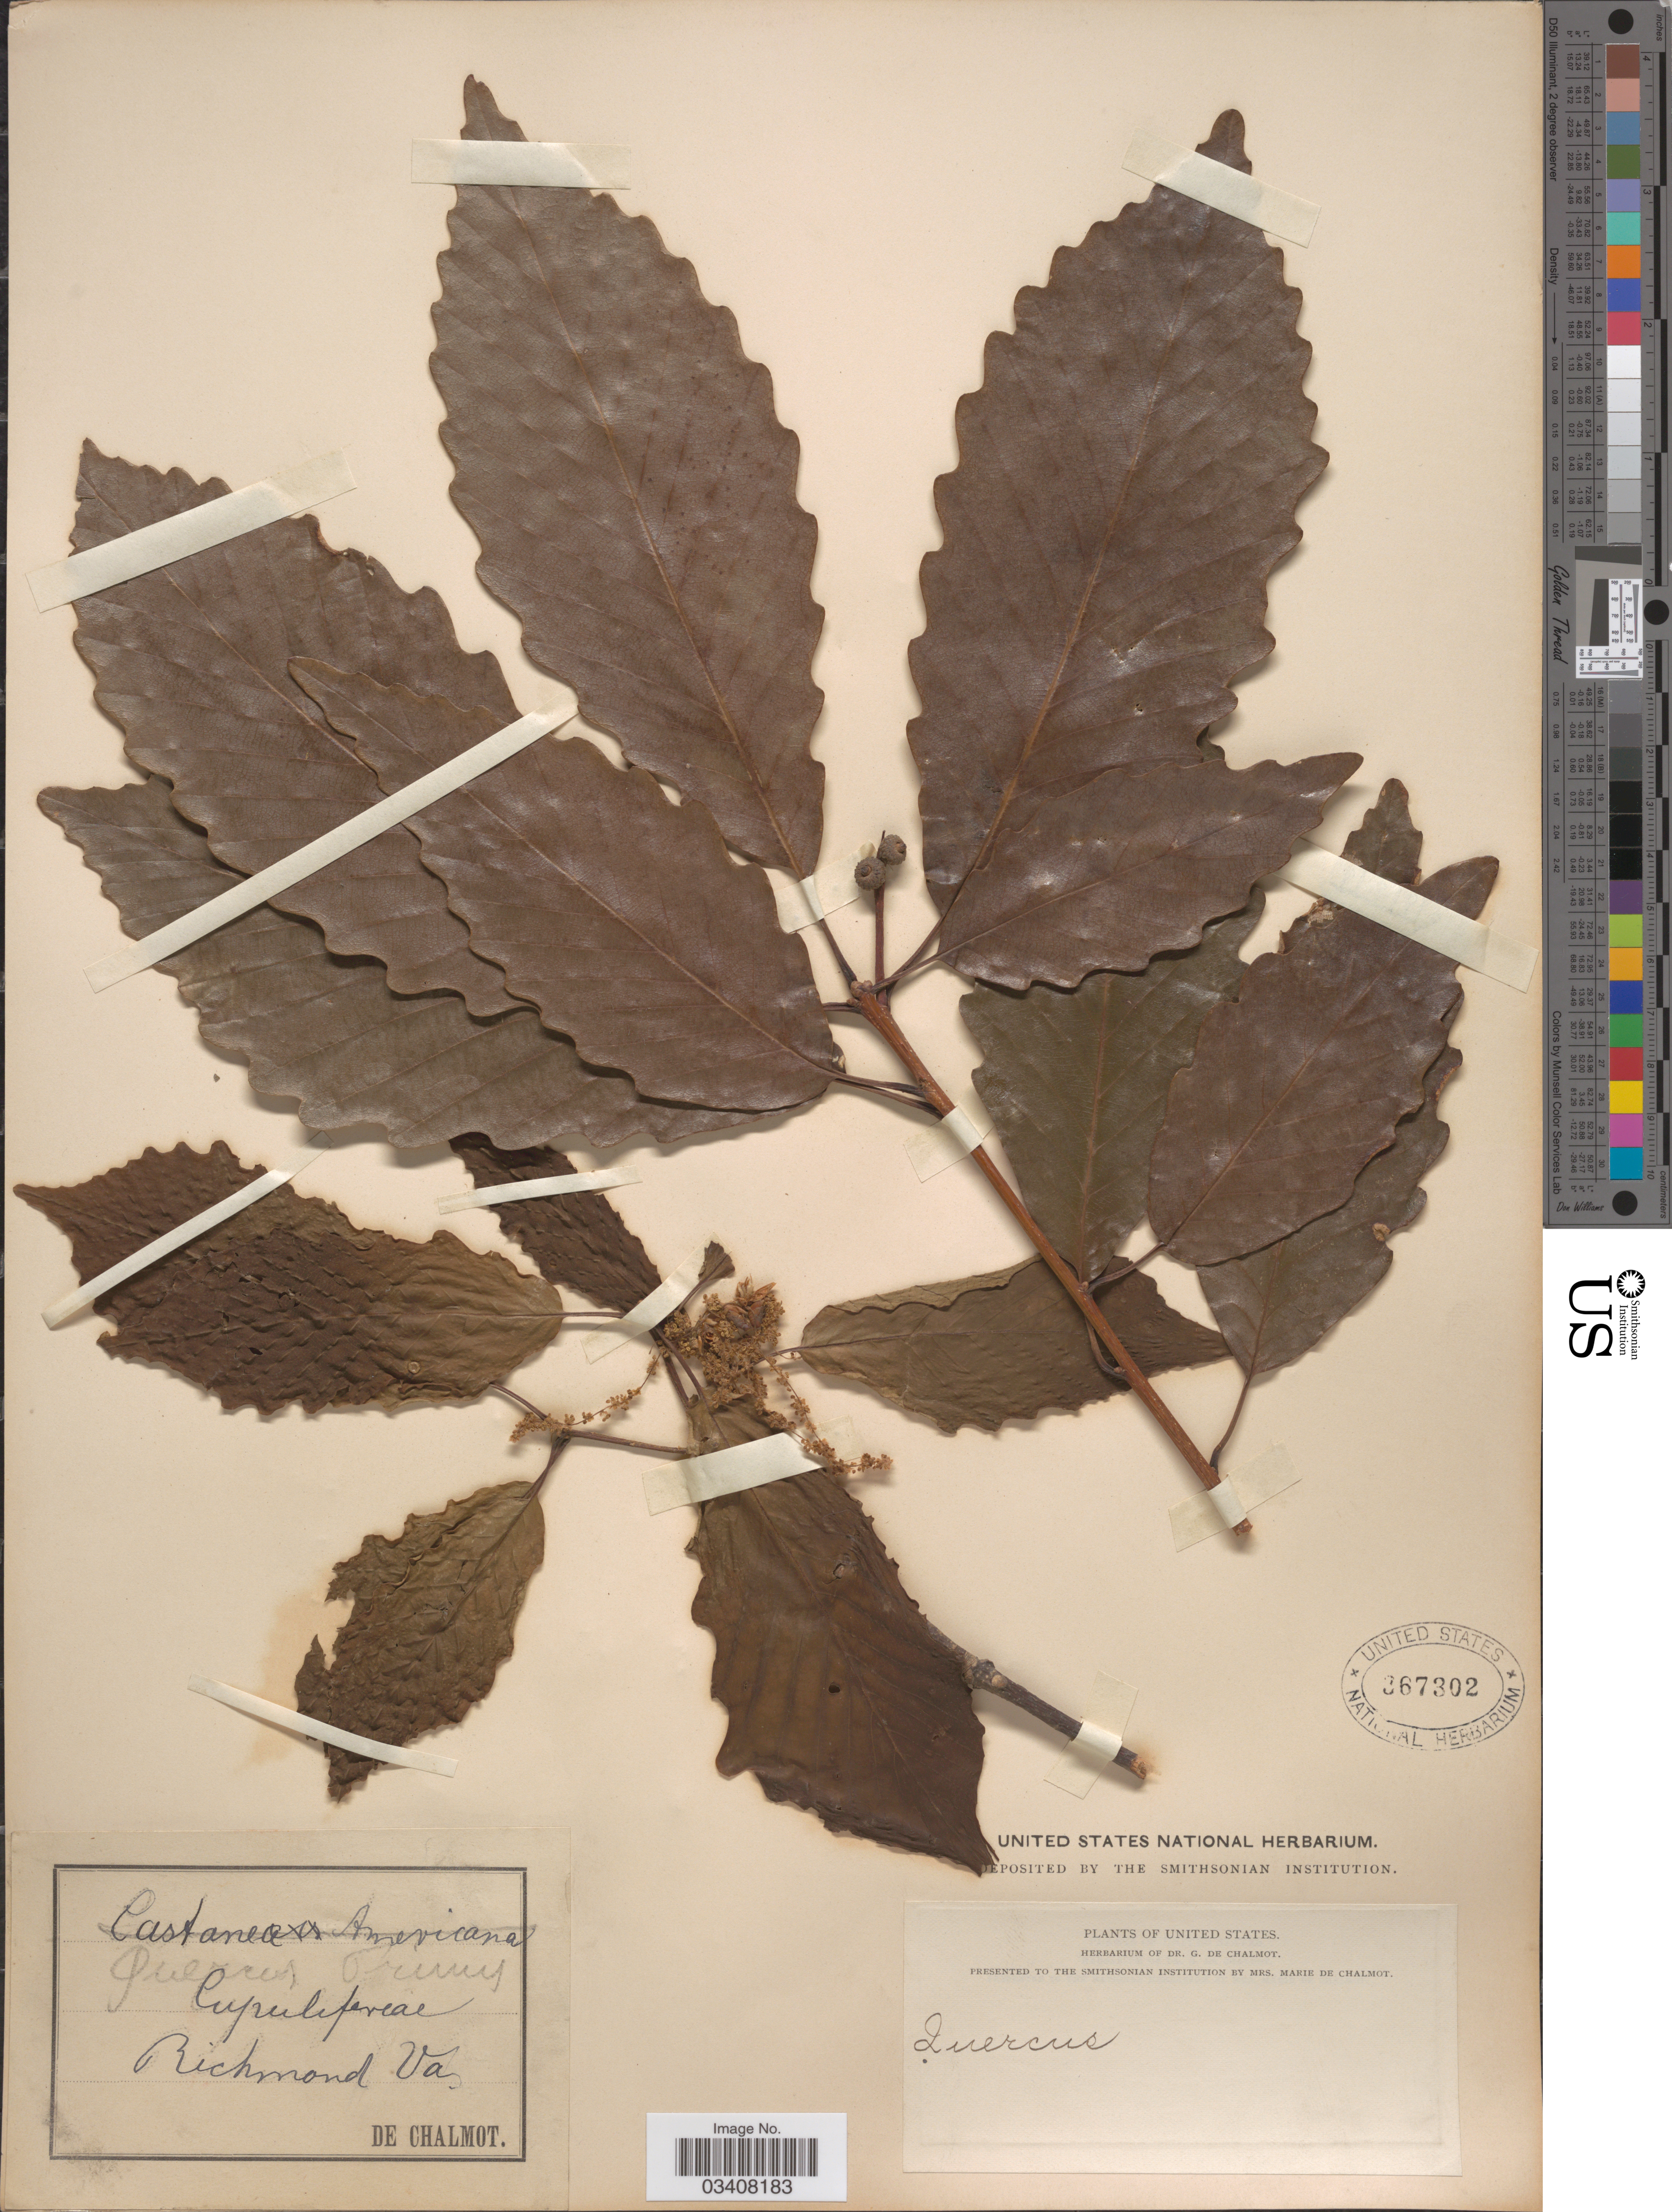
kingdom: Plantae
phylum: Tracheophyta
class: Magnoliopsida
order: Fagales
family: Fagaceae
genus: Quercus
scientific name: Quercus prinus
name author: L.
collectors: G. de Chalmot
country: United States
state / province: Virginia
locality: Richmond.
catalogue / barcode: US 367302